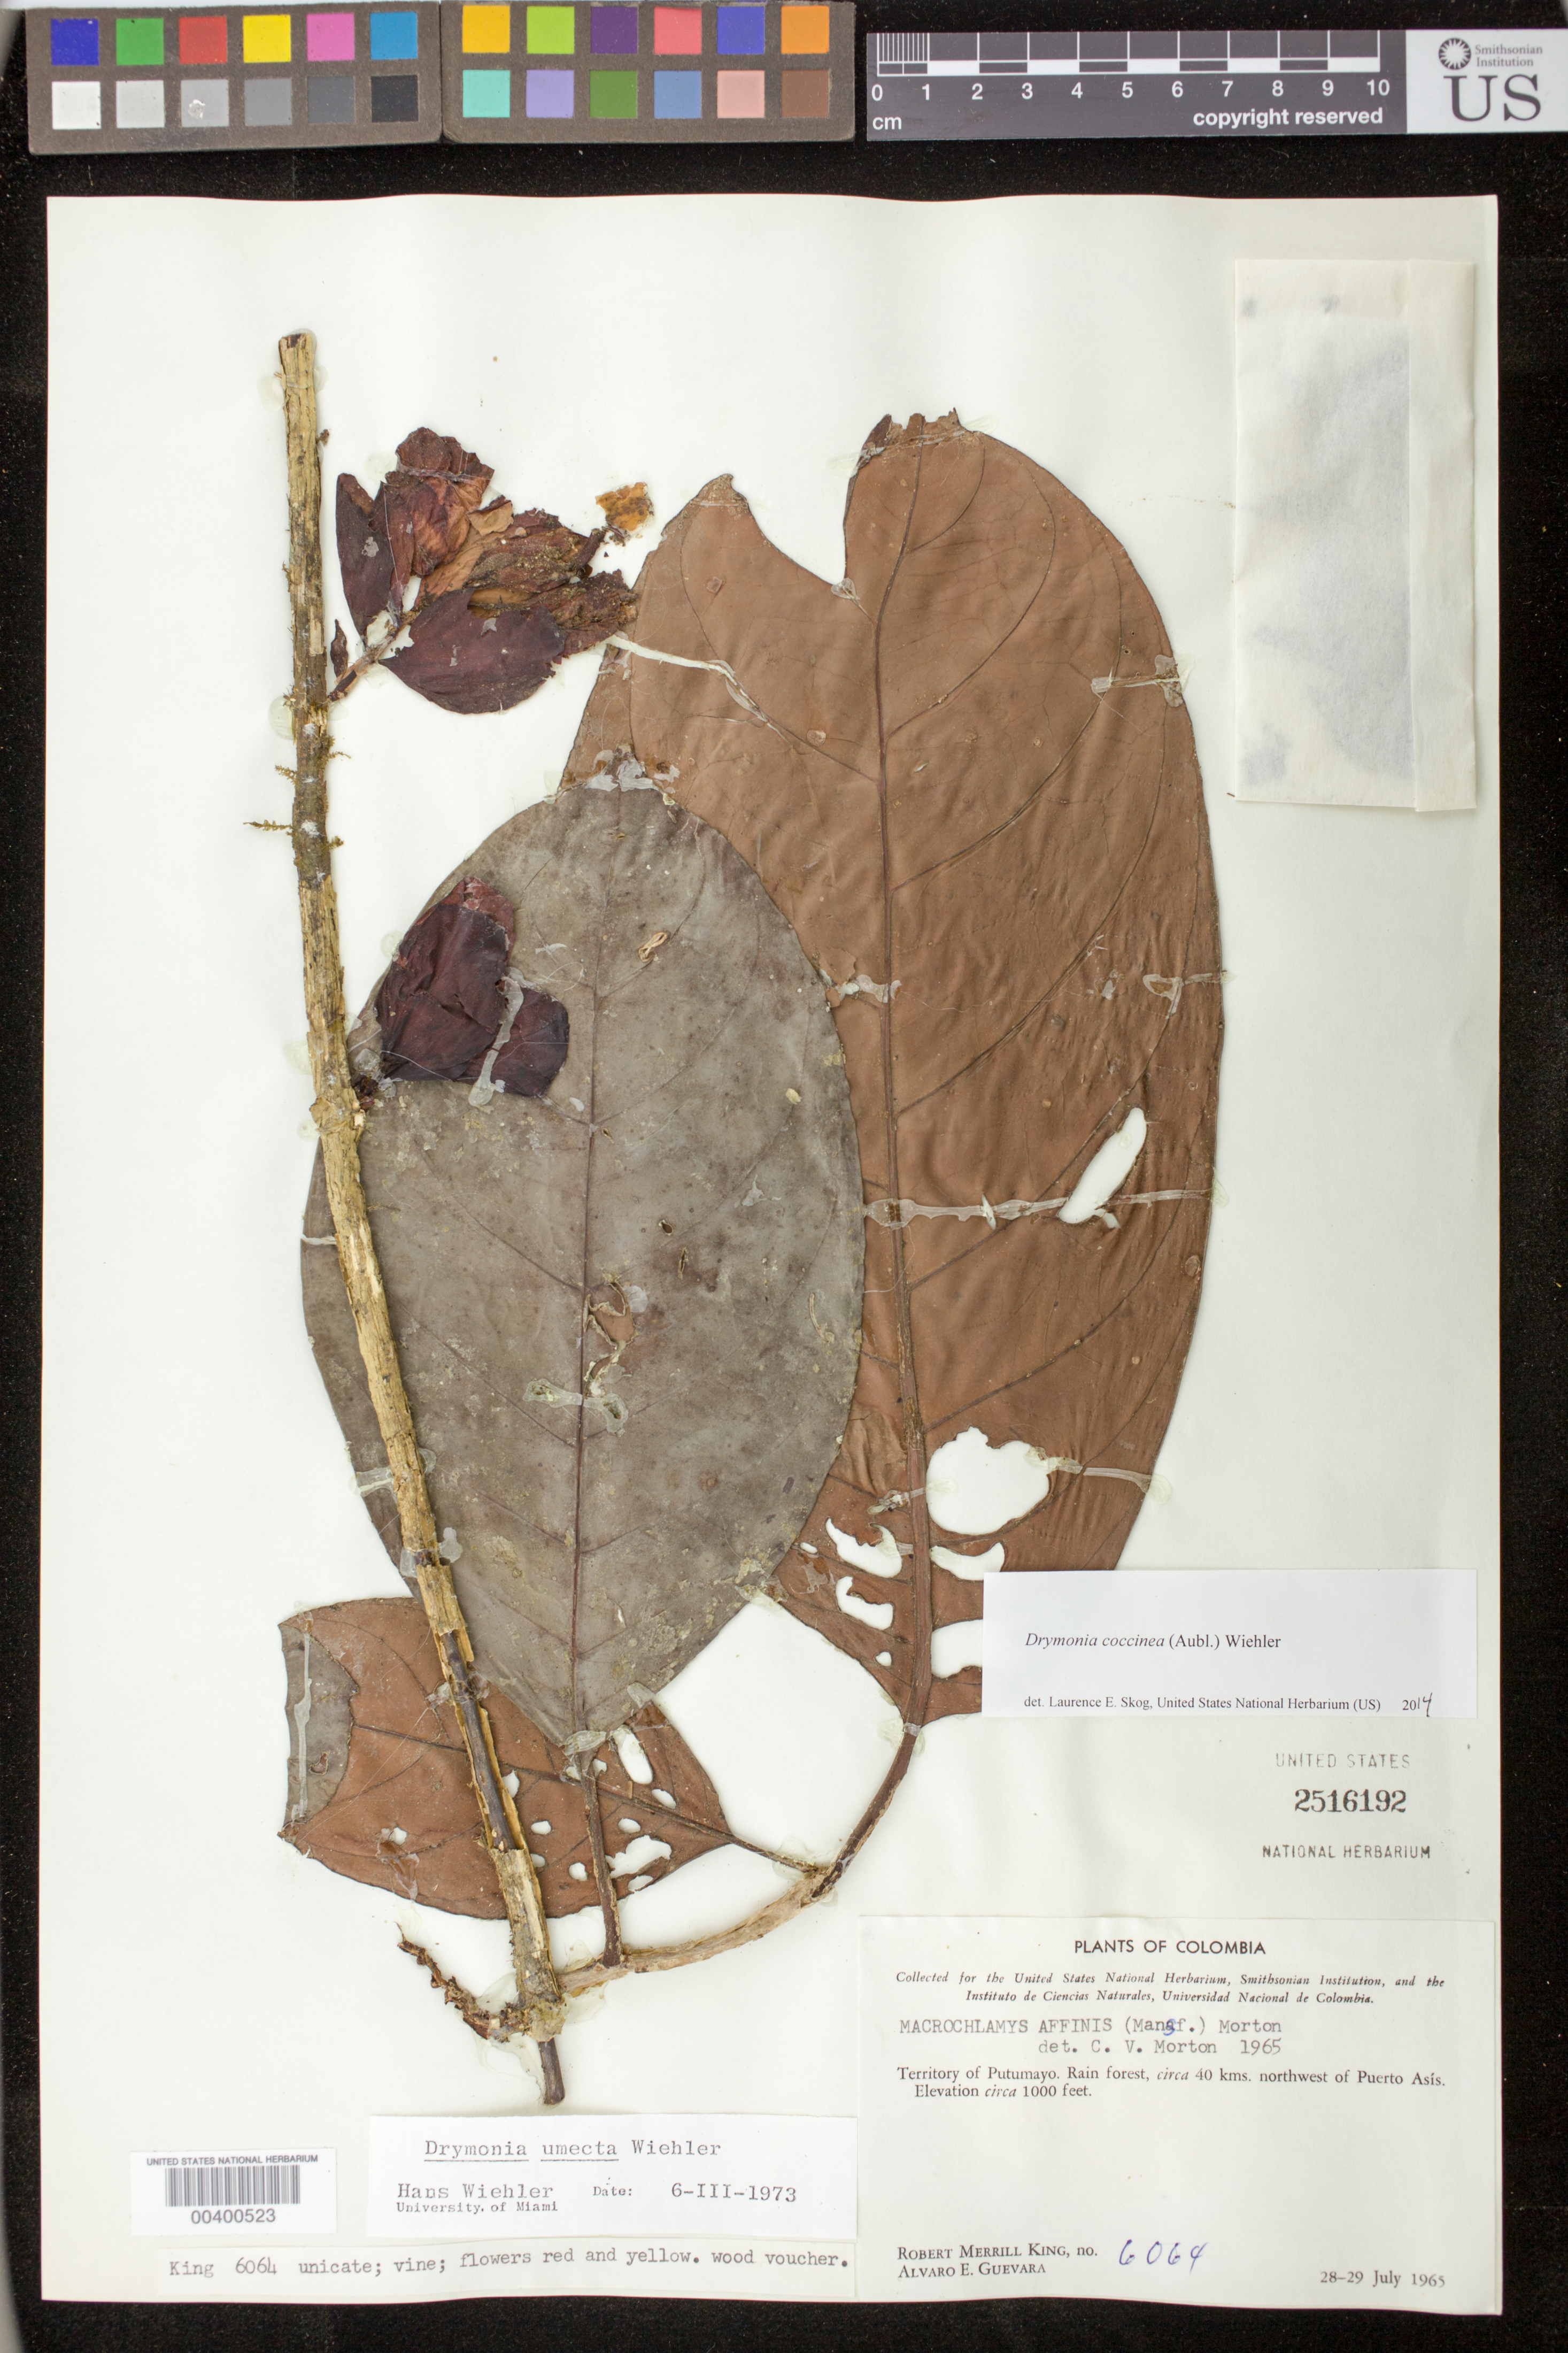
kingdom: Plantae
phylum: Tracheophyta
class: Magnoliopsida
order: Lamiales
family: Gesneriaceae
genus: Drymonia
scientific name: Drymonia coccinea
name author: (Aubl.) Wiehler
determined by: Skog, Laurence E.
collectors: R. M. King & A. E. Guevara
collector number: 6064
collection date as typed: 28-29 Jul 1965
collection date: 1965-07-28/1965-07-29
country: Colombia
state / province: Putumayo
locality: Nw of Puerto Asis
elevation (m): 305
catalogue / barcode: US 2516192